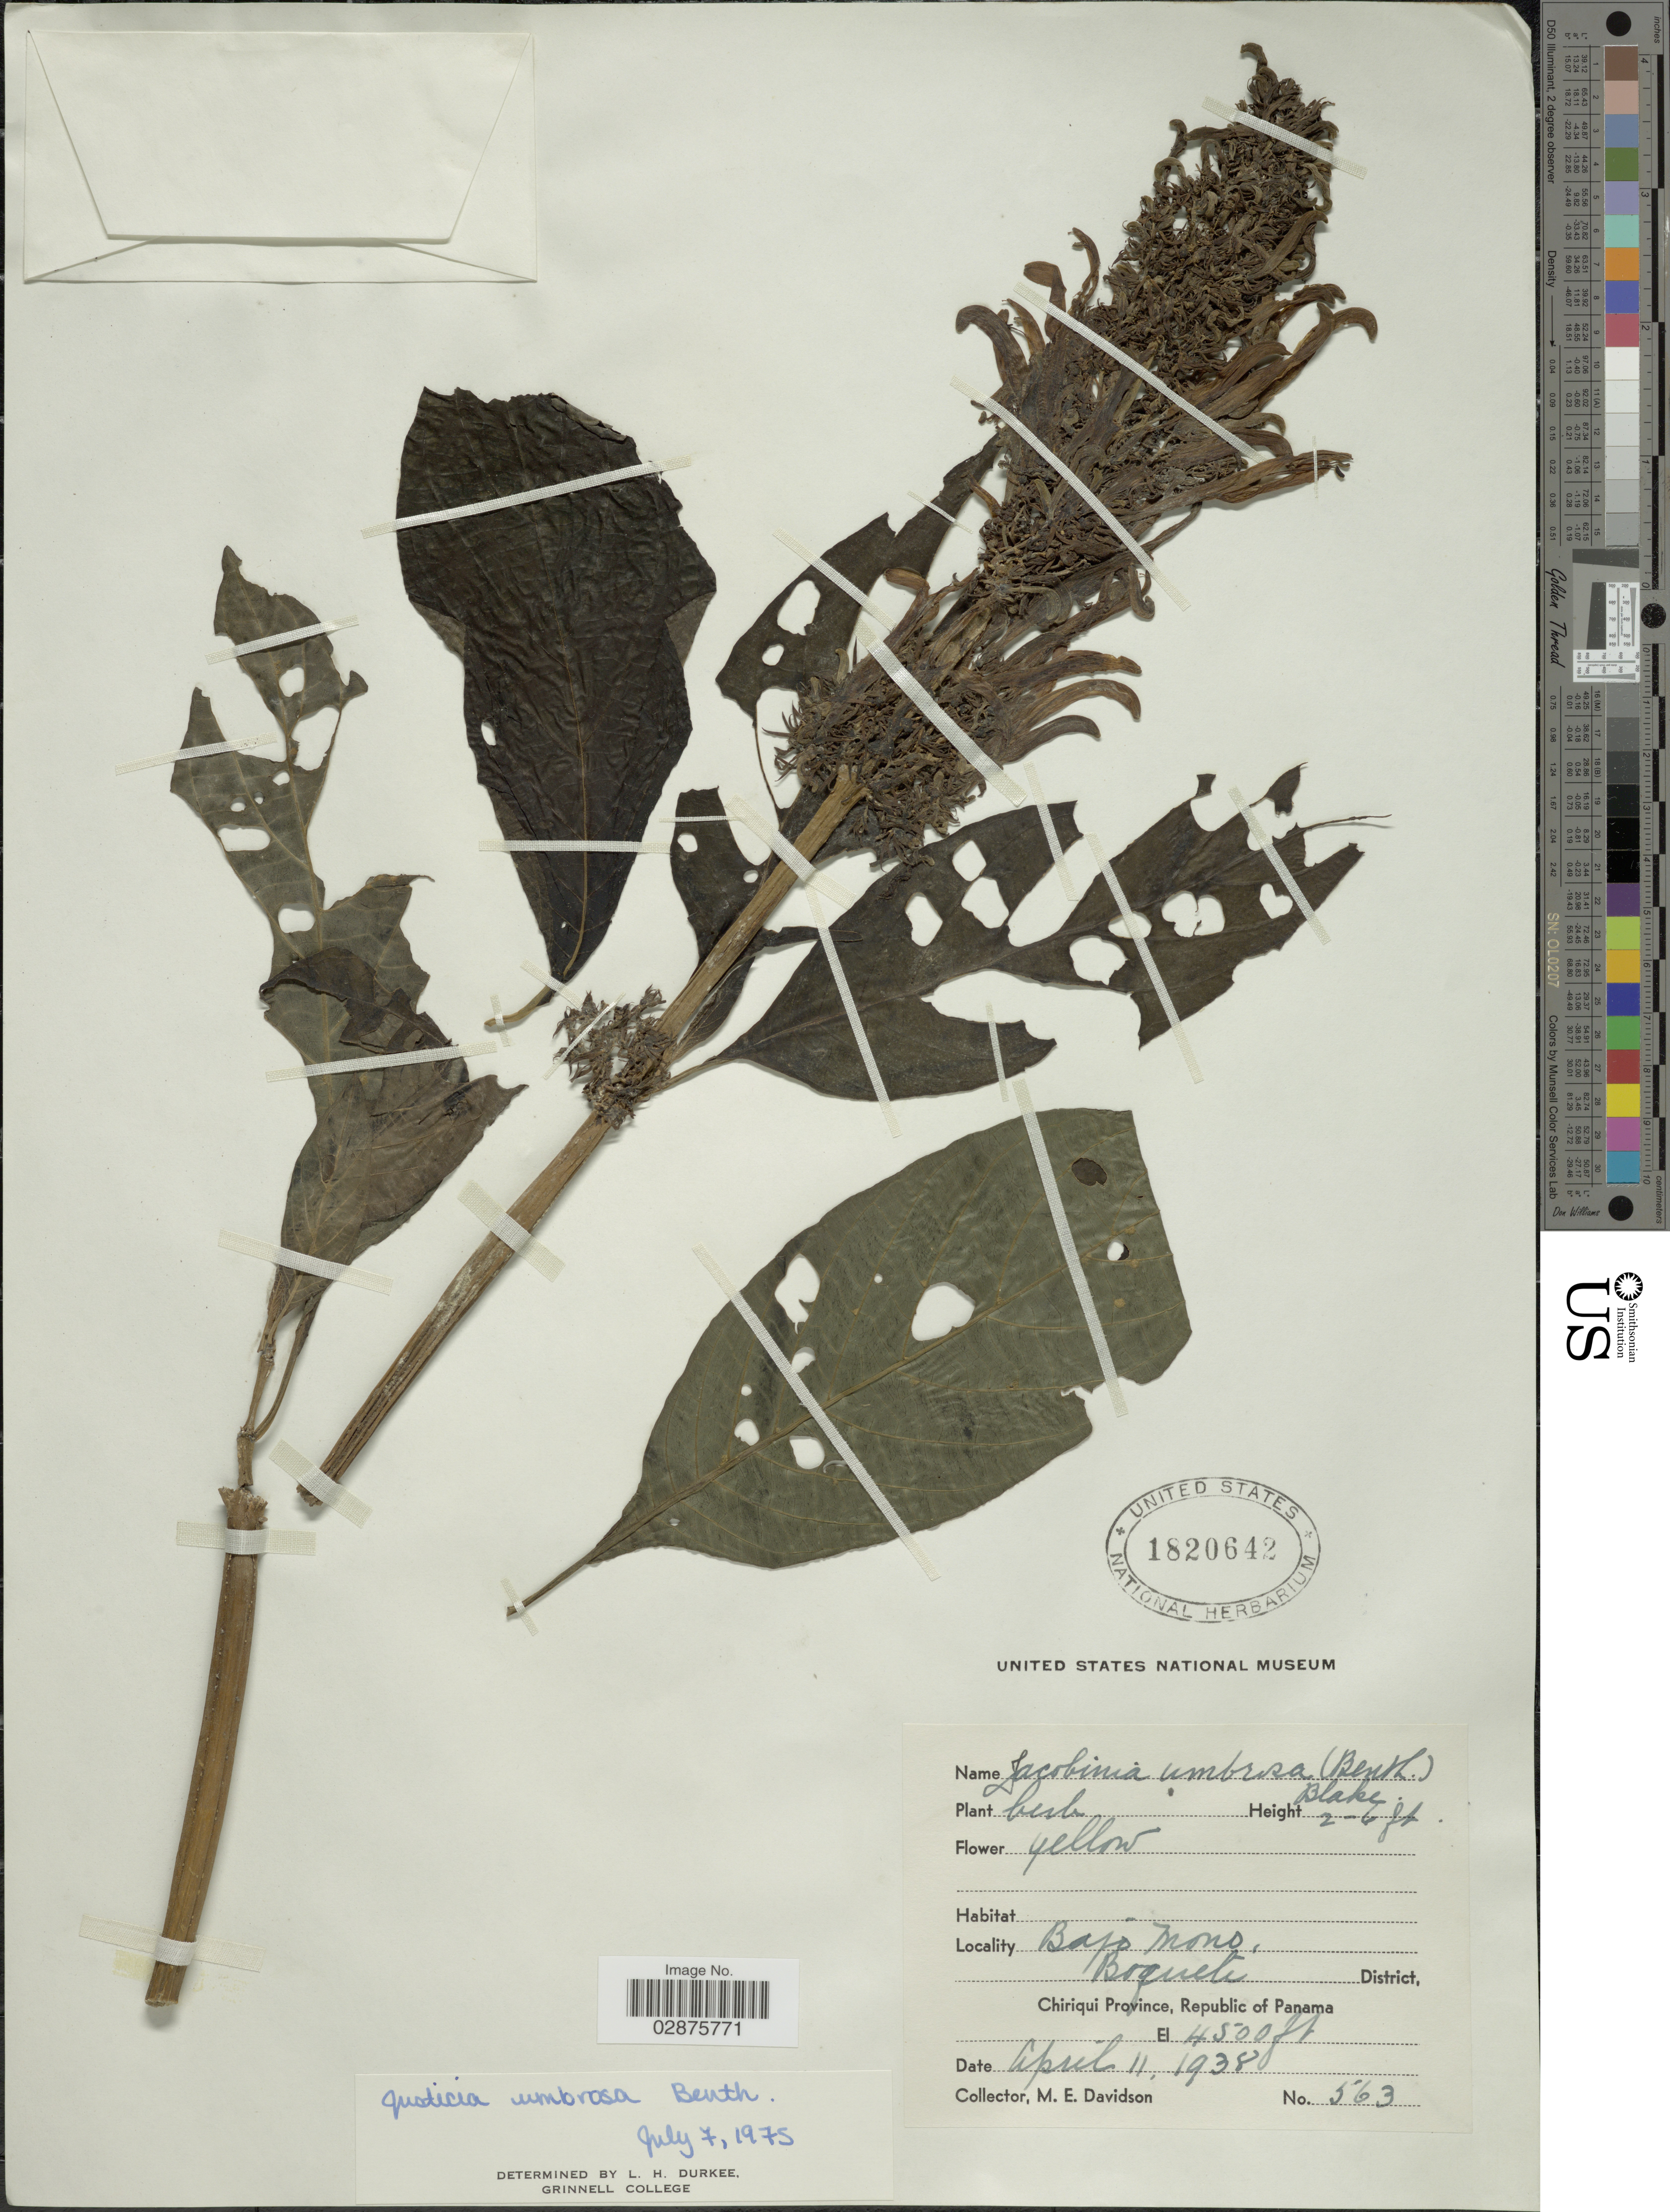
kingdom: Plantae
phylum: Tracheophyta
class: Magnoliopsida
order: Lamiales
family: Acanthaceae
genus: Justicia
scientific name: Justicia aurea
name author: Schltdl.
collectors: M. E. Davidson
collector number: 563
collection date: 1938-04-11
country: Panama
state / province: Chiriqui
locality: Bajo Mono, Boquete District.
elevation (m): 1372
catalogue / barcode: US 1820642